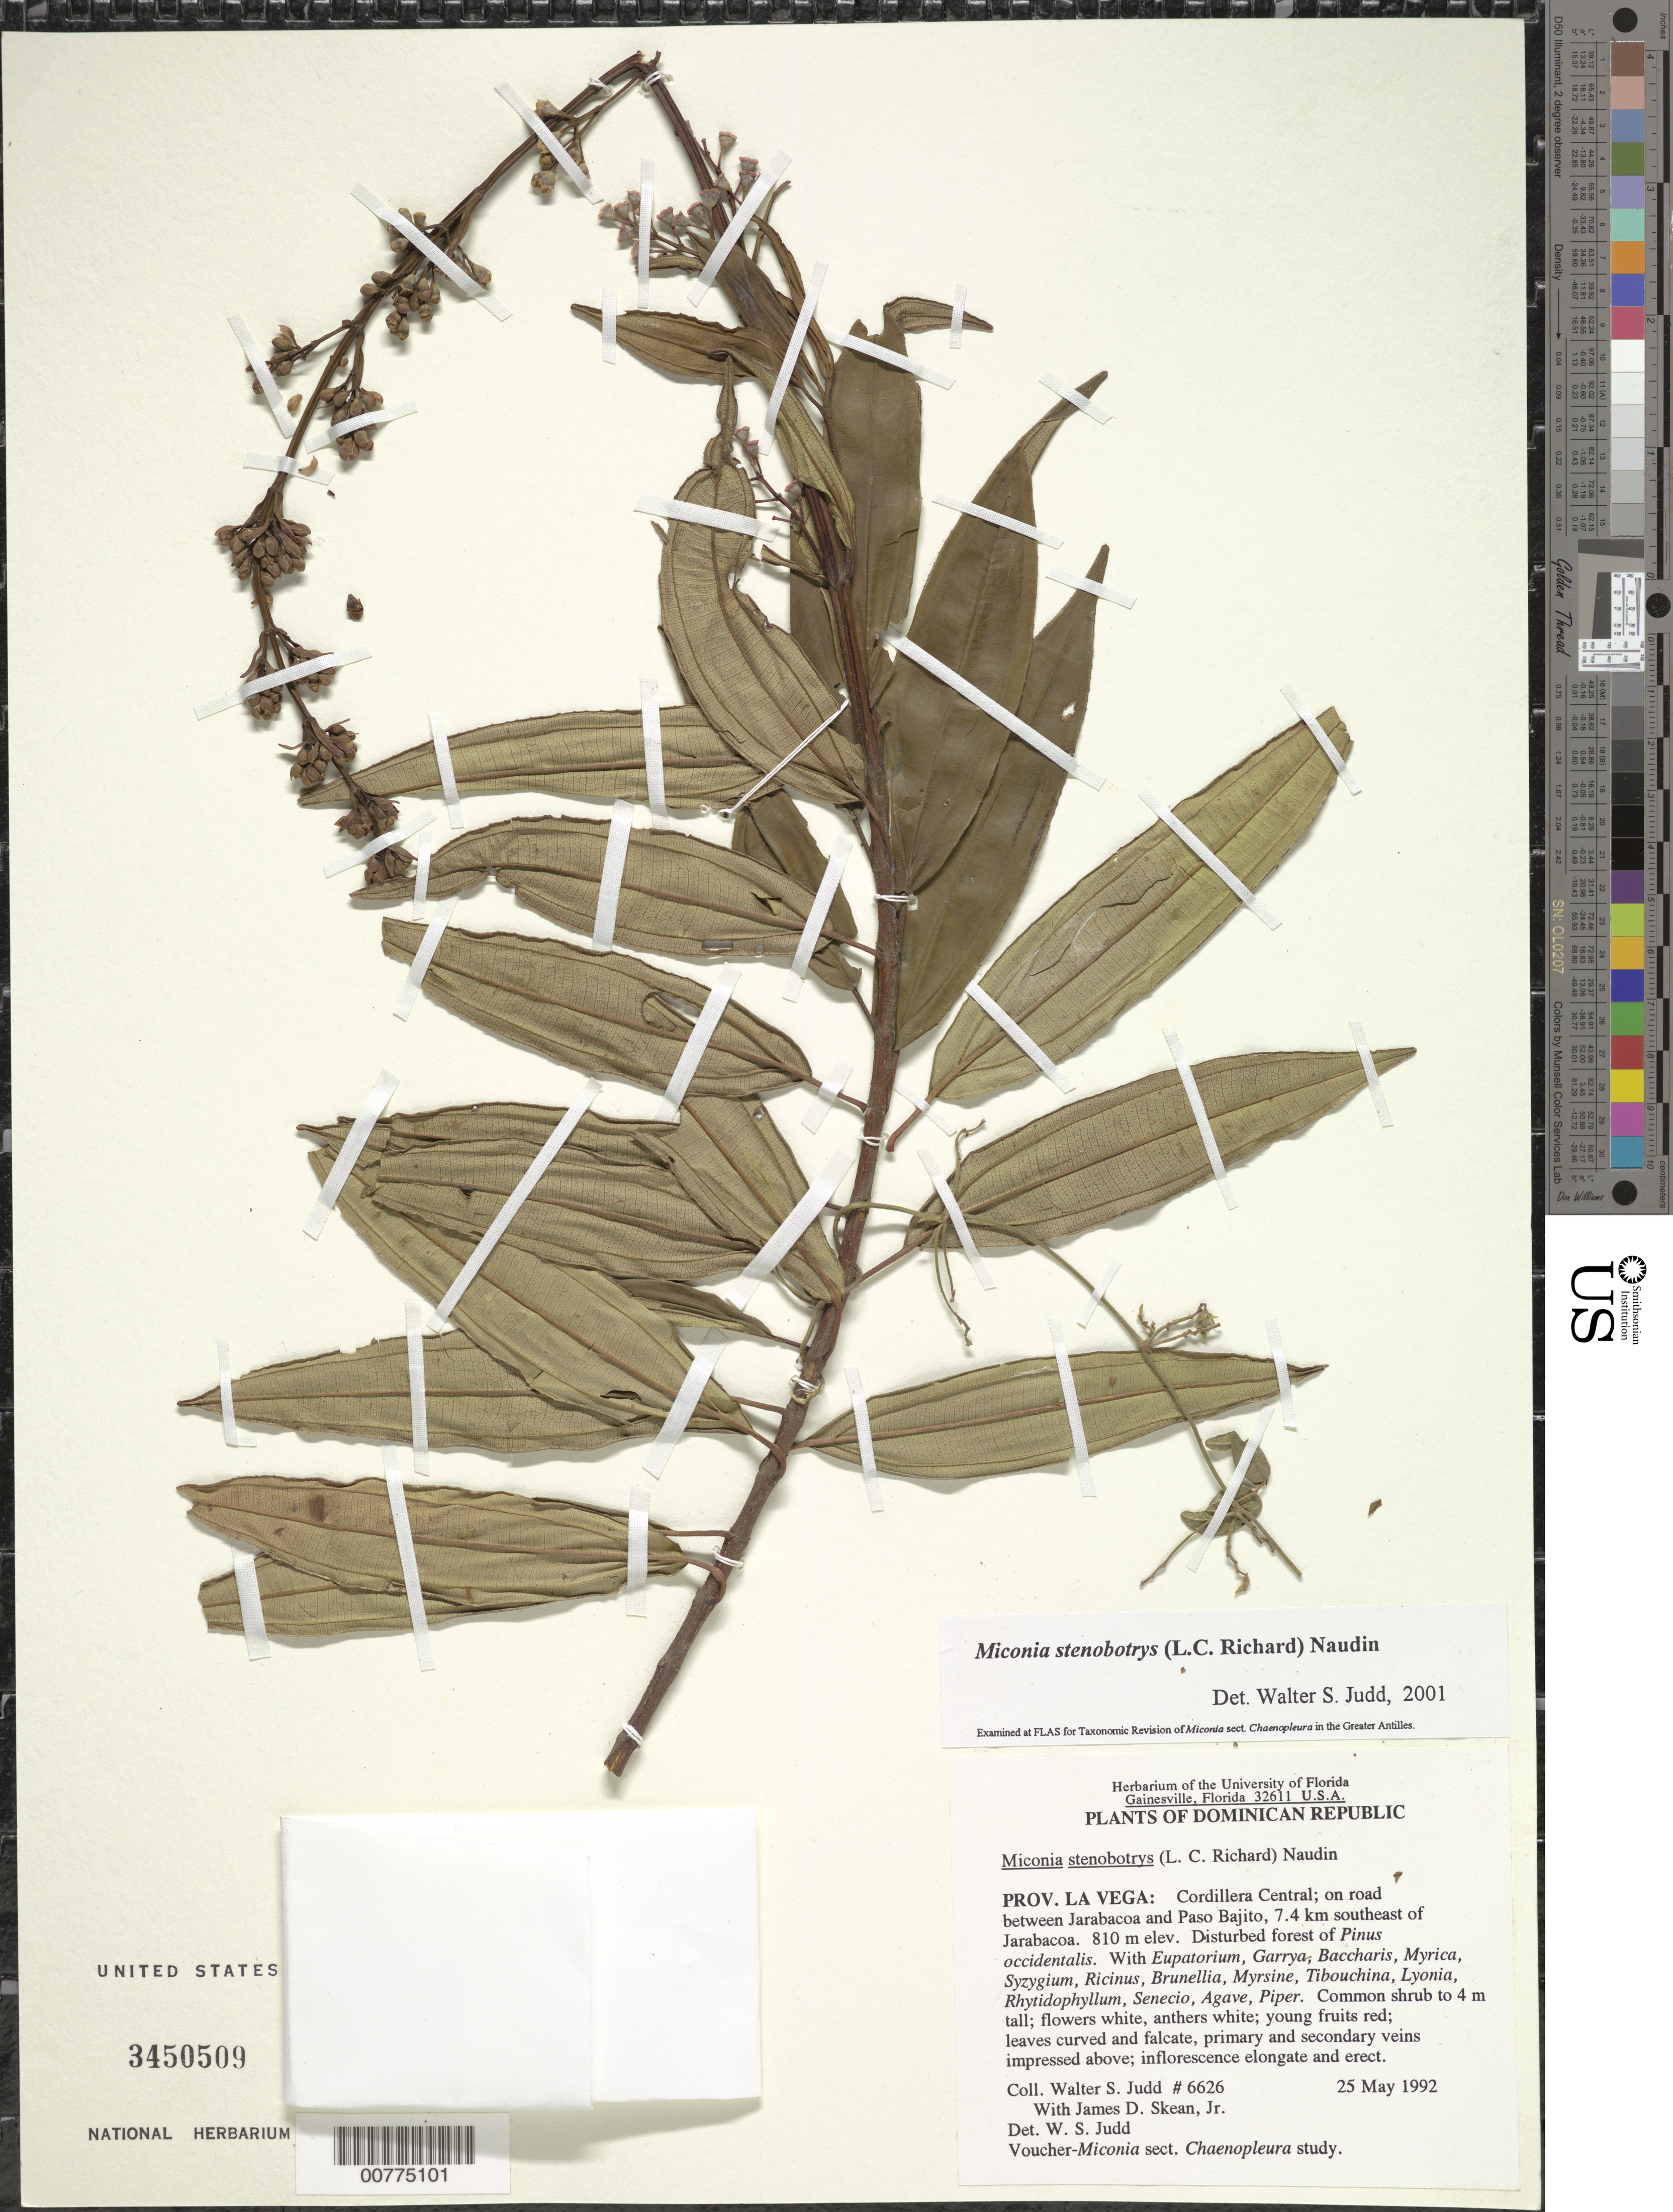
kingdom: Plantae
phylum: Tracheophyta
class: Magnoliopsida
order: Myrtales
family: Melastomataceae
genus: Miconia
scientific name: Miconia stenobotrys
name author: (Rich.) Naudin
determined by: Judd, Walter S.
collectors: W. S. Judd & J. D. Skean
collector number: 6626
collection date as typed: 25 May 1992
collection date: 1992-05-25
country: Dominican Republic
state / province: La Vega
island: Hispaniola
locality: Cordillera Central, on road between Jarabacoa and Paso Bajito, 7.4 km southeast of Jarabacoa.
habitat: Disturbed forest of Pinus occidentalis, with Eupatorium, Garrya, Baccharis, Myrica, Syzygium, Ricinus, Brunellia, etc.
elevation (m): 810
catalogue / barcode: US 3450509